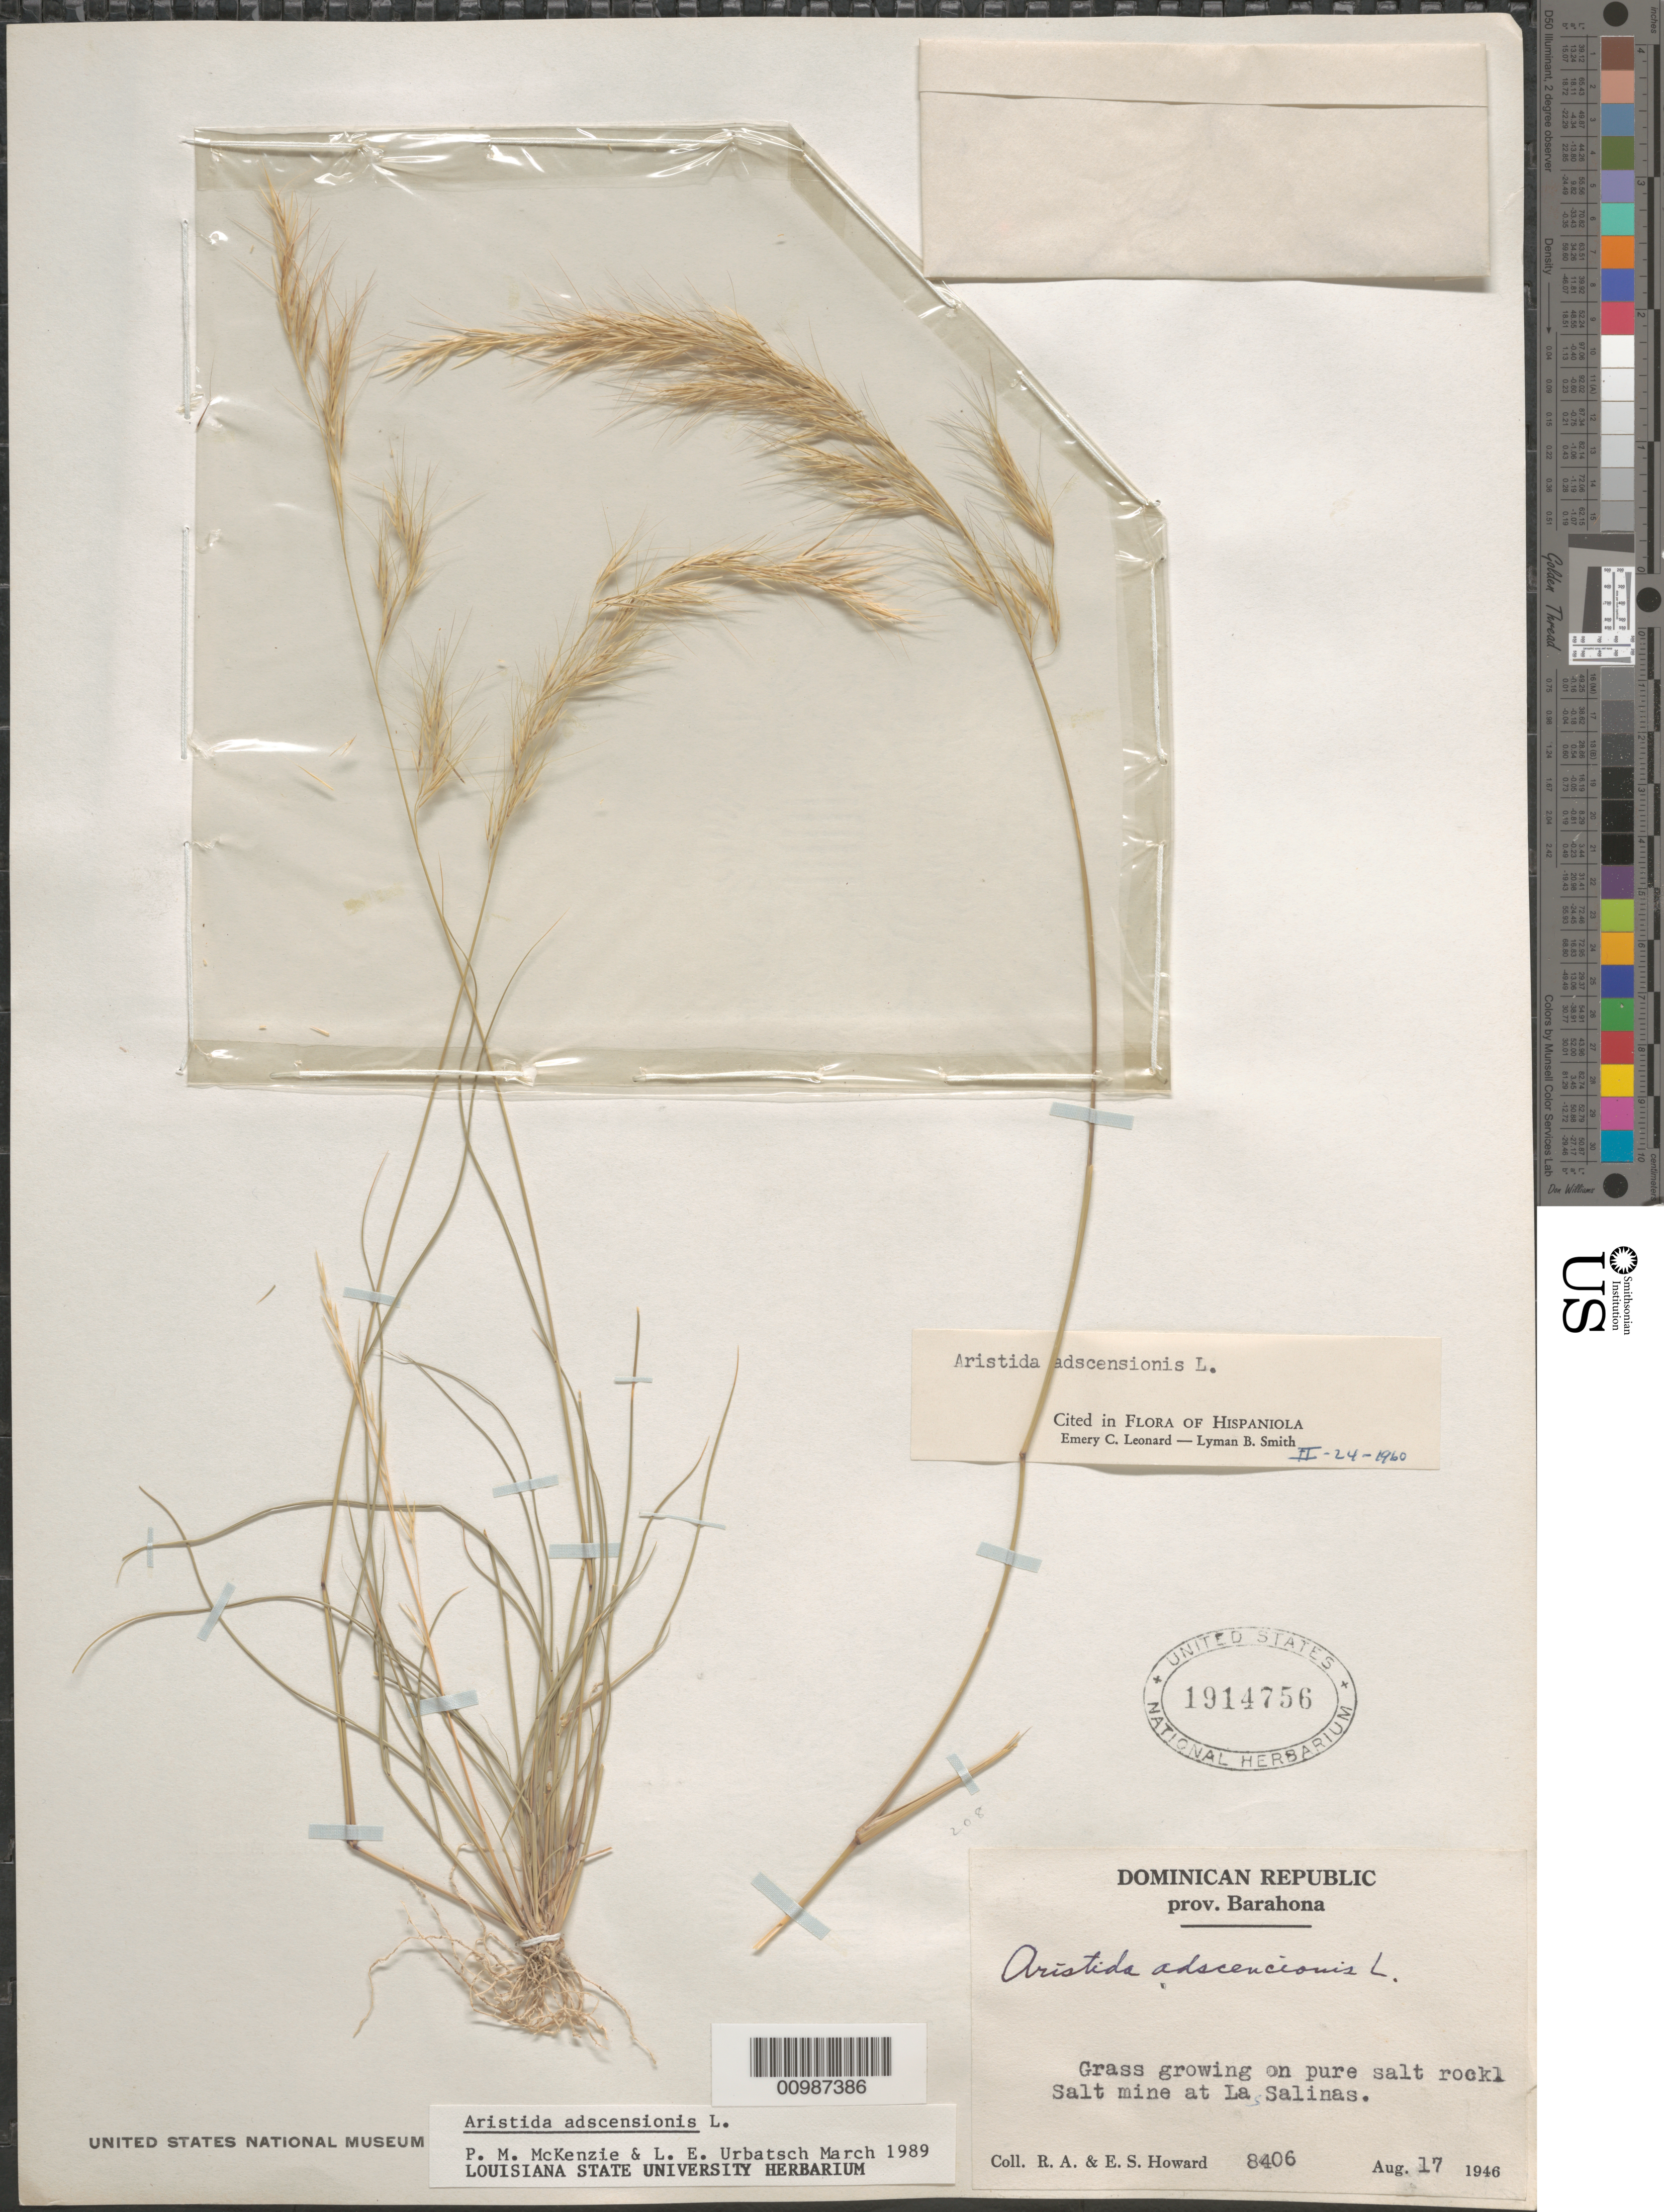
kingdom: Plantae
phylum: Tracheophyta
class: Liliopsida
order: Poales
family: Poaceae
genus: Aristida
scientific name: Aristida adscensionis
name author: L.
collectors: R. A. Howard & E. S. Howard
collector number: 8406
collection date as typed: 17 Aug 1946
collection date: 1946-08-17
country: Dominican Republic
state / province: Barahona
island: Hispaniola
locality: Salt Mine at La Salinas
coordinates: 0 N, 0 E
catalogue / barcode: US 1914756